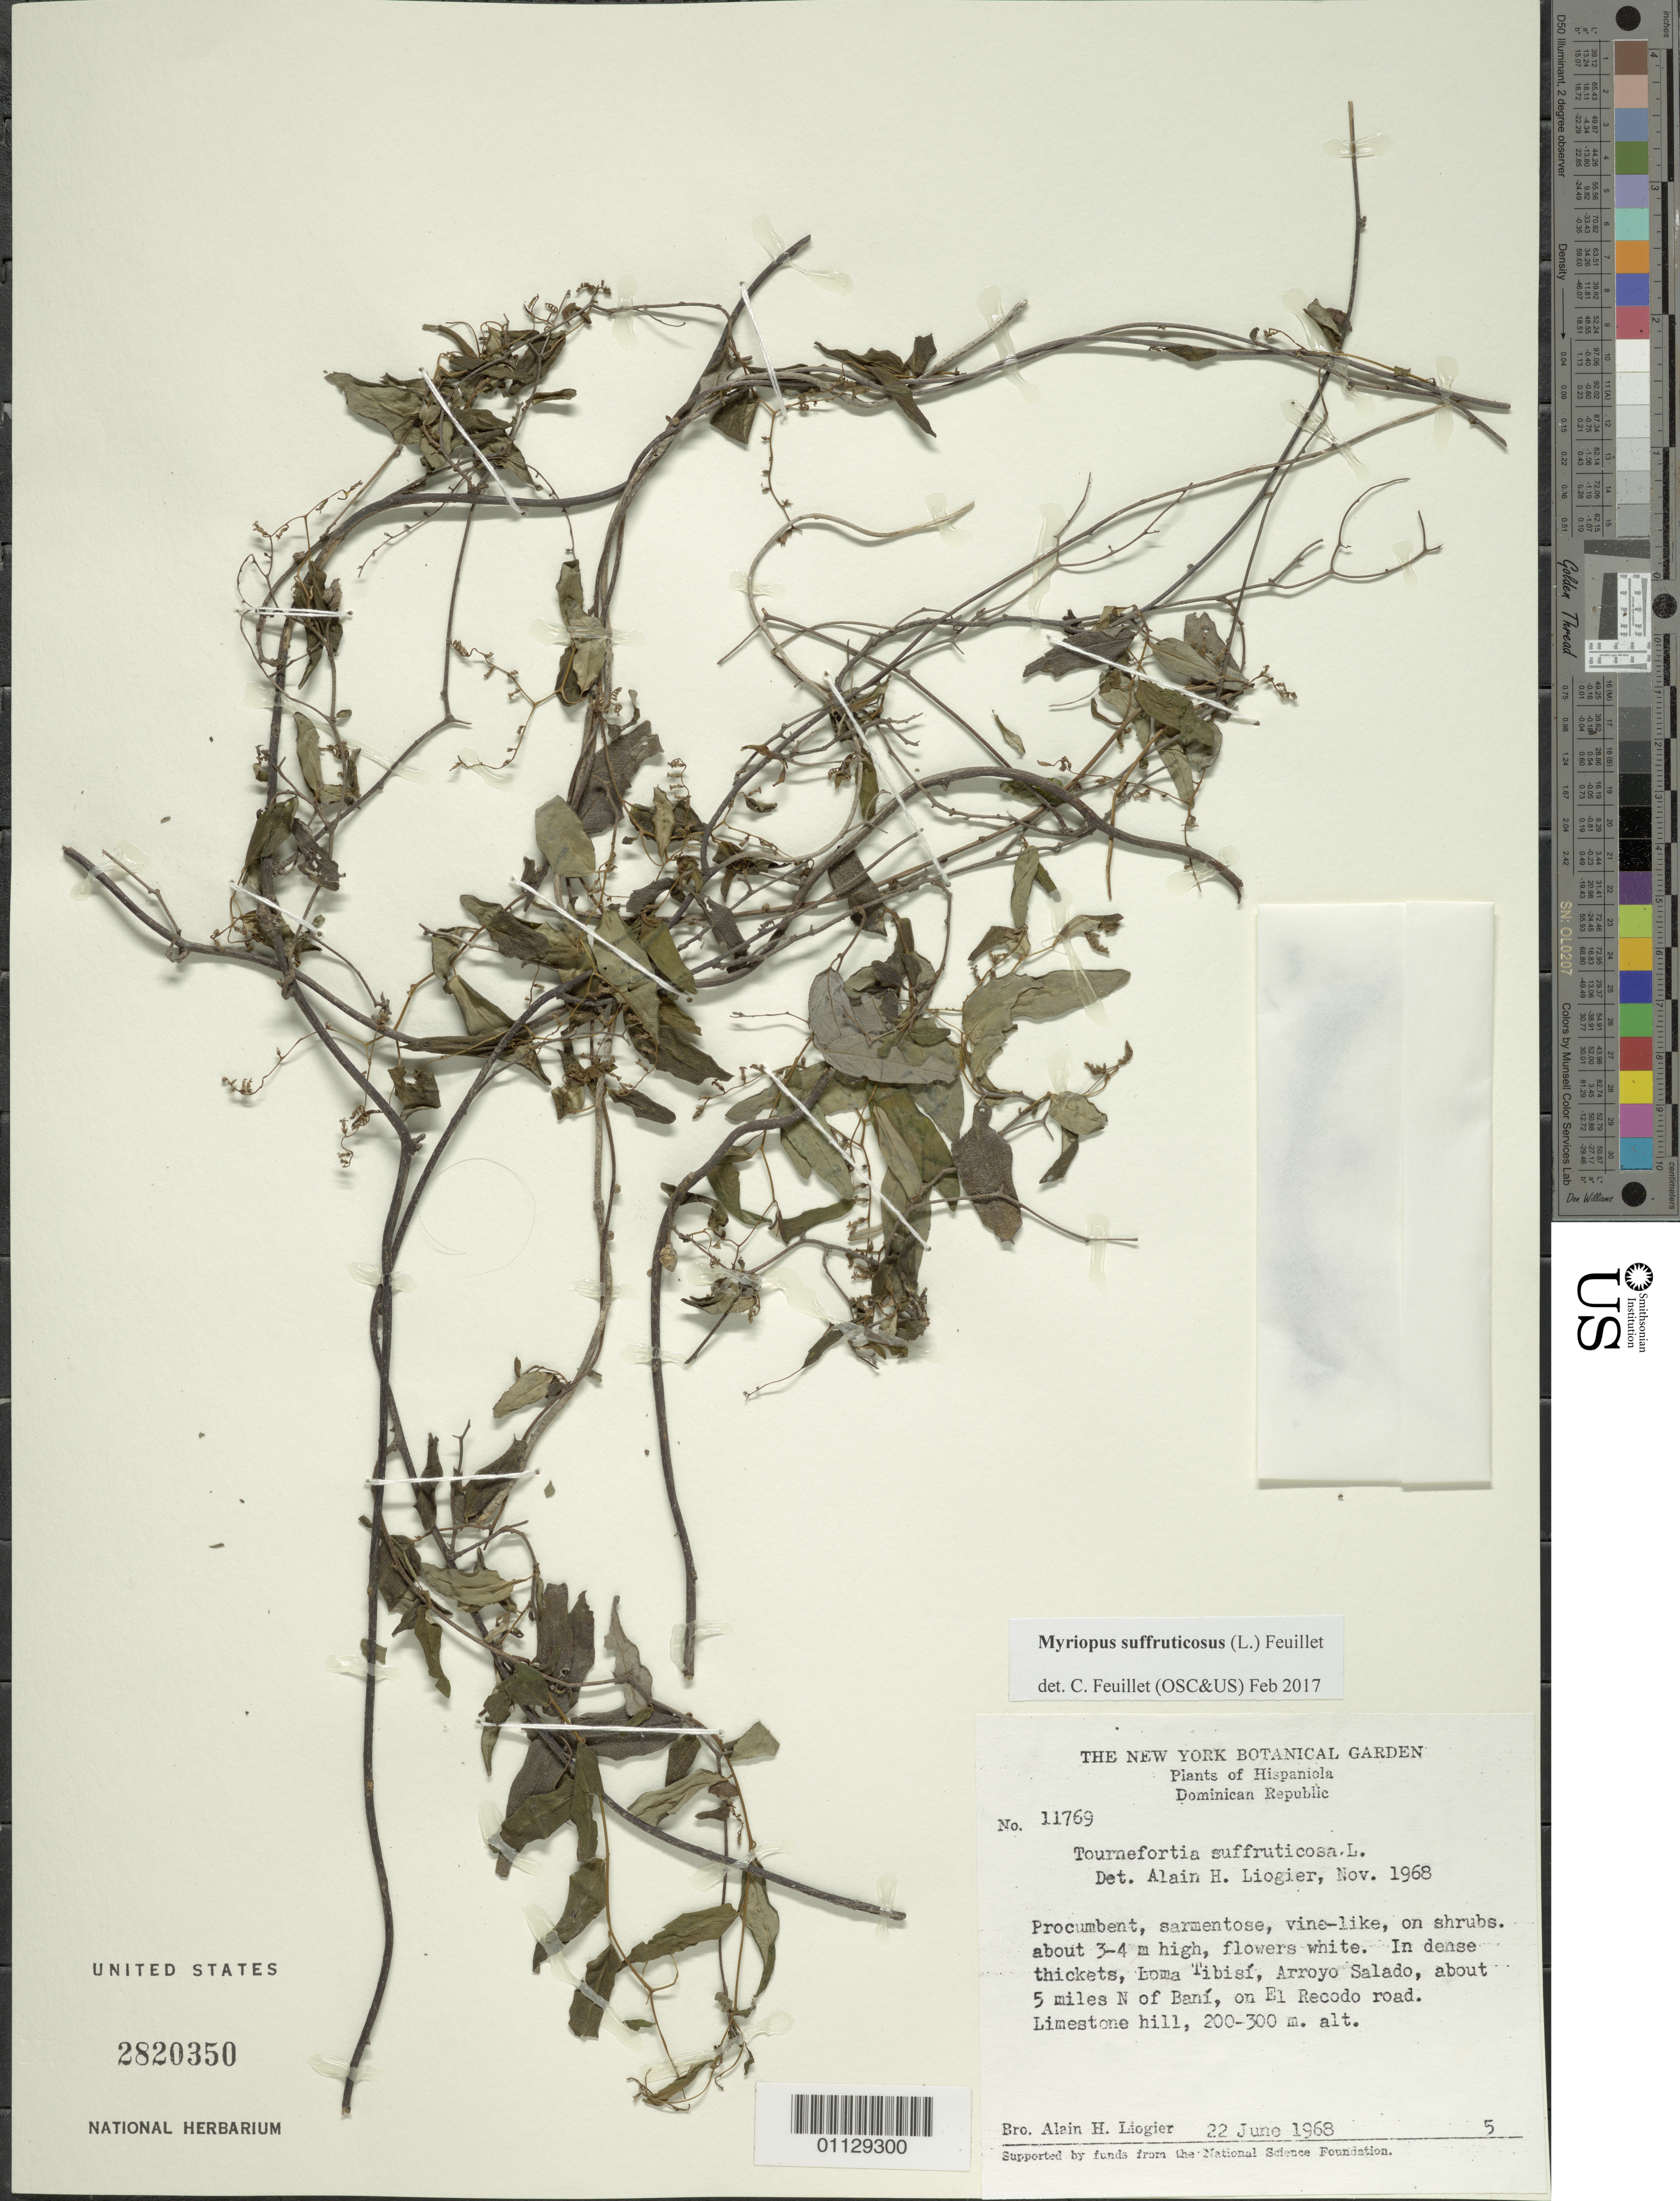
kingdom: Plantae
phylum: Tracheophyta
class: Magnoliopsida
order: Boraginales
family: Heliotropiaceae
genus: Myriopus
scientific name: Myriopus suffruticosus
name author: (L.) Feuillet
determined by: Feuillet, C.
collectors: A. H. Liogier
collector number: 11769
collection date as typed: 22 Jun 1968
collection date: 1968-06-22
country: Dominican Republic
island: Hispaniola I.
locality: Loma Tibisí, Arroyo Salado, about 5 miles N of Bani, on El Recodo road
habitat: In dense thickets, limestone hill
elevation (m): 200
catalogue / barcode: US 2820350